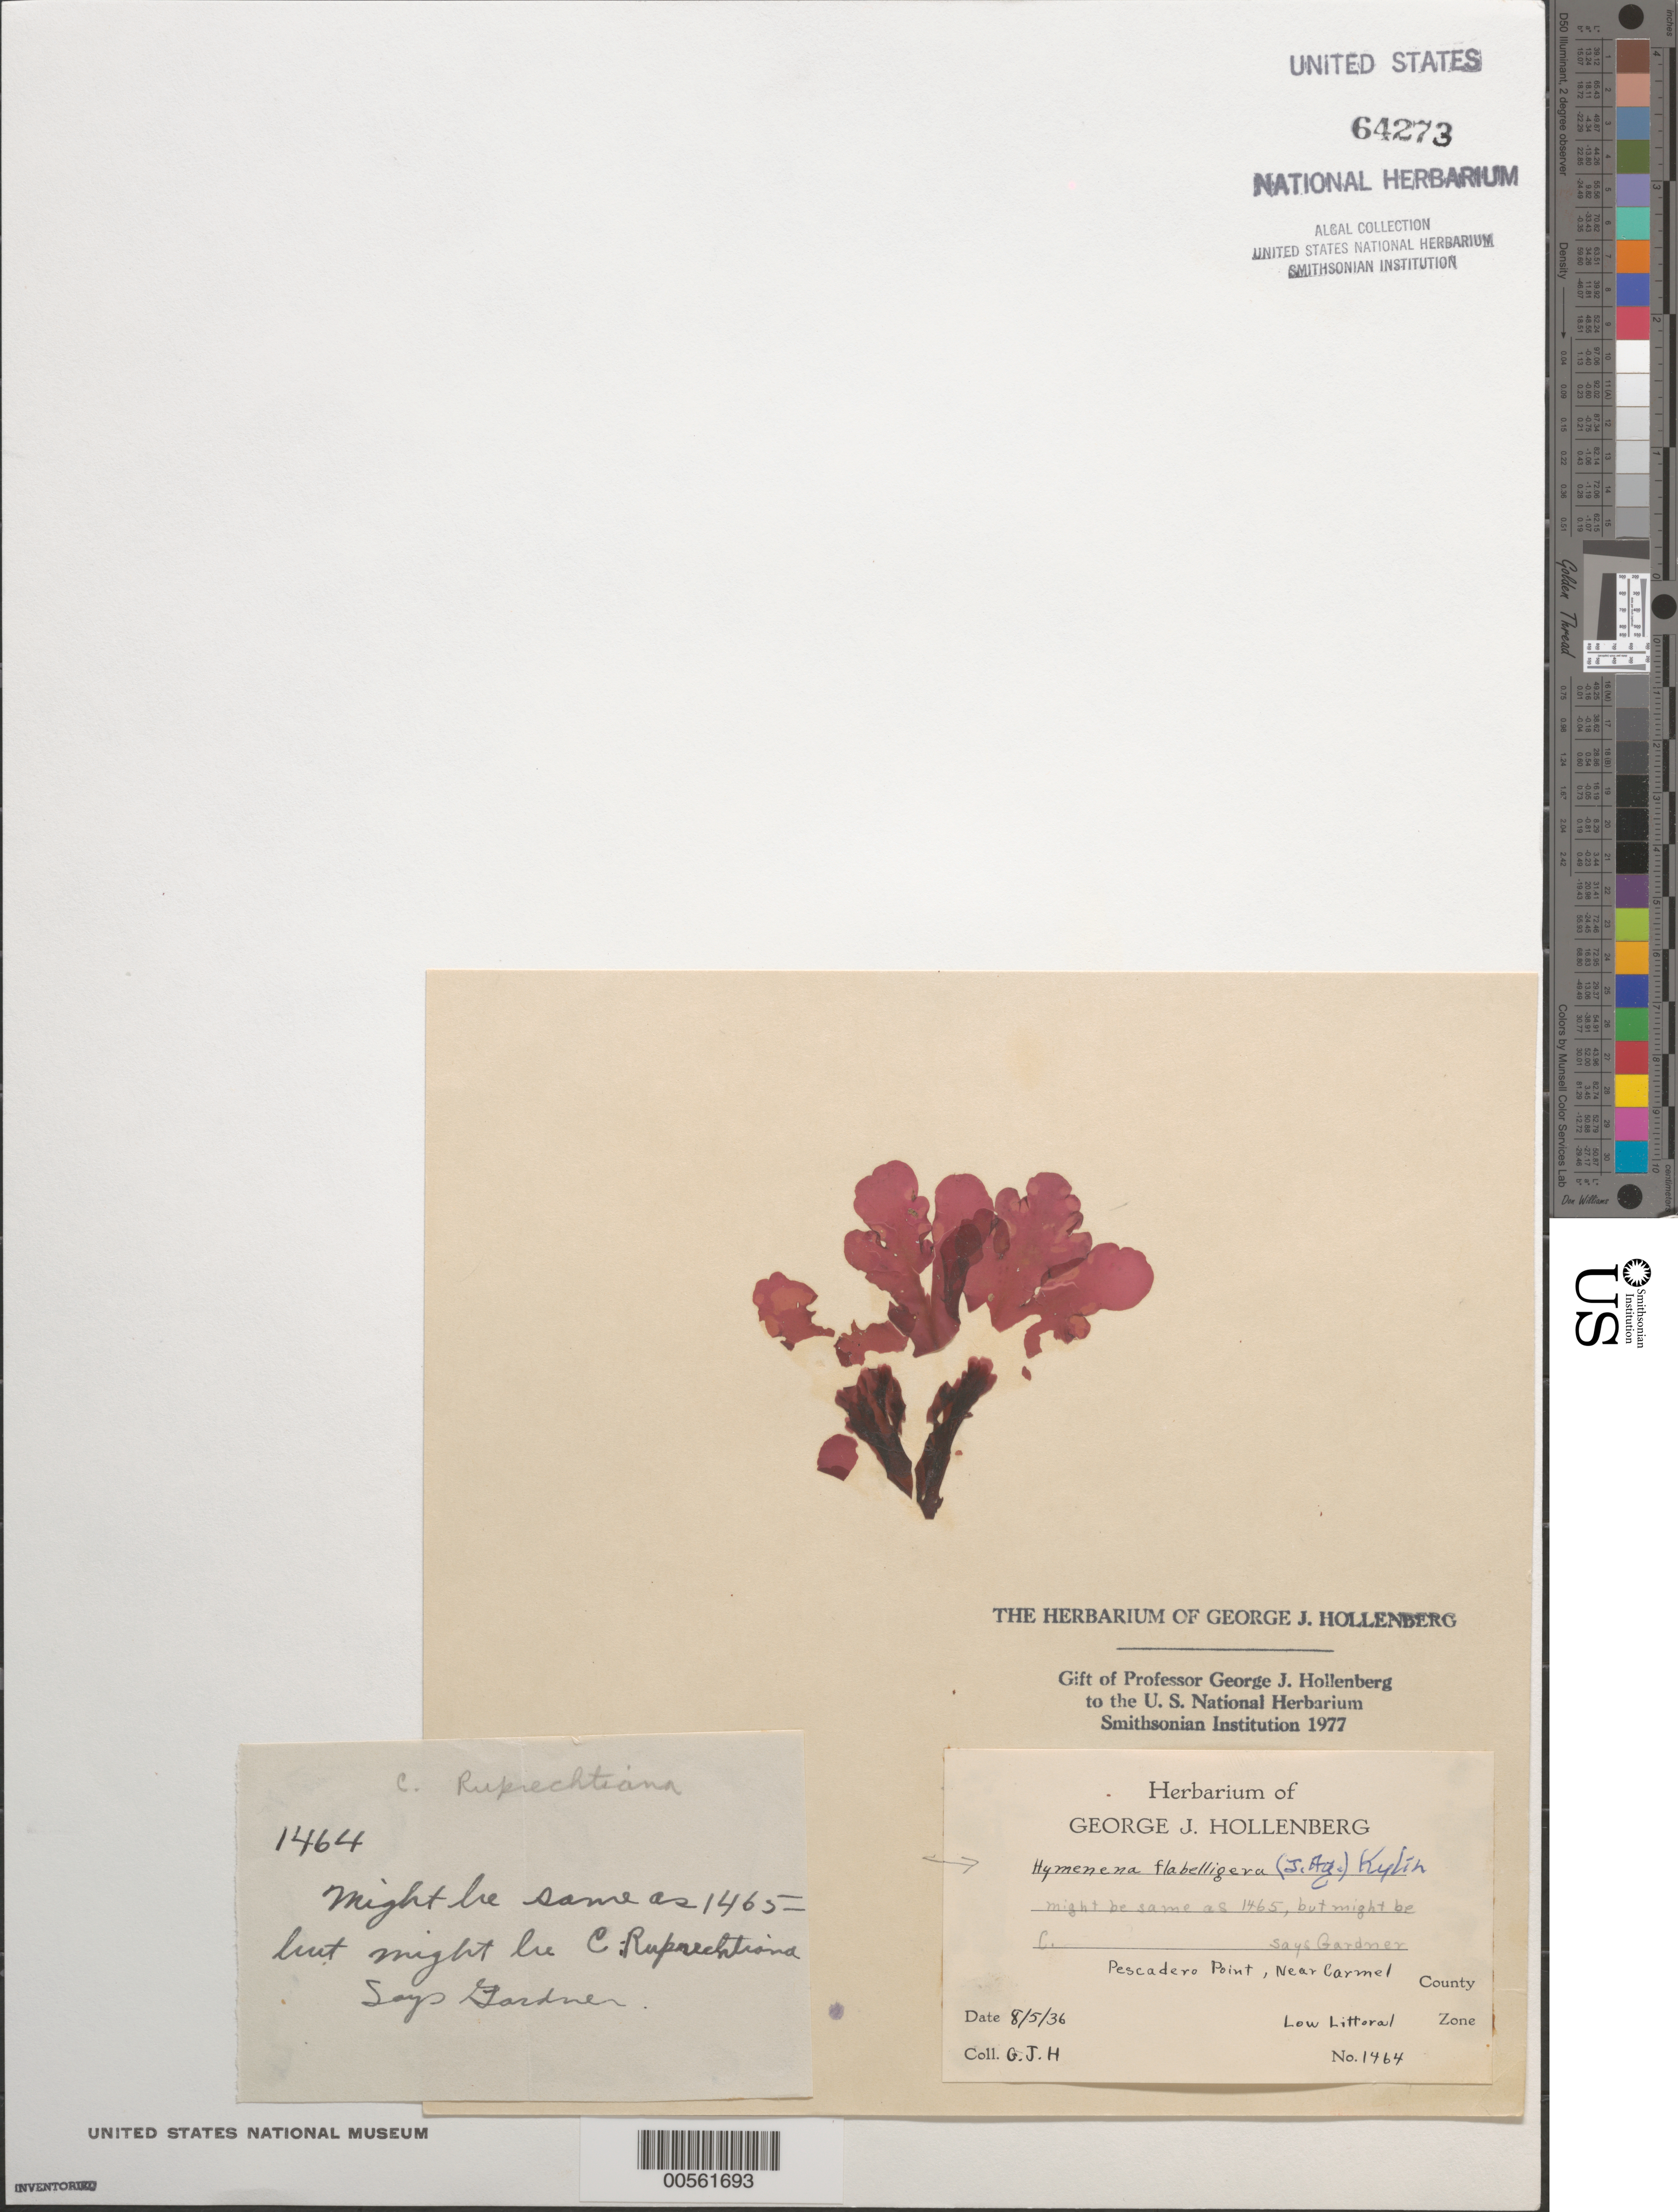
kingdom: Plantae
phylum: Rhodophyta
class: Florideophyceae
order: Ceramiales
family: Delesseriaceae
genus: Hymenena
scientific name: Hymenena flabelligera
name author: (J. Agardh) Kylin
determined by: Hollenberg, George J.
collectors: G. Hollenberg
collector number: GJH 1464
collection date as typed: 05 Aug 1936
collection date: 1936-08-05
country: United States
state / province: California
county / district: Monterey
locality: Pescadero Point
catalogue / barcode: US 64273